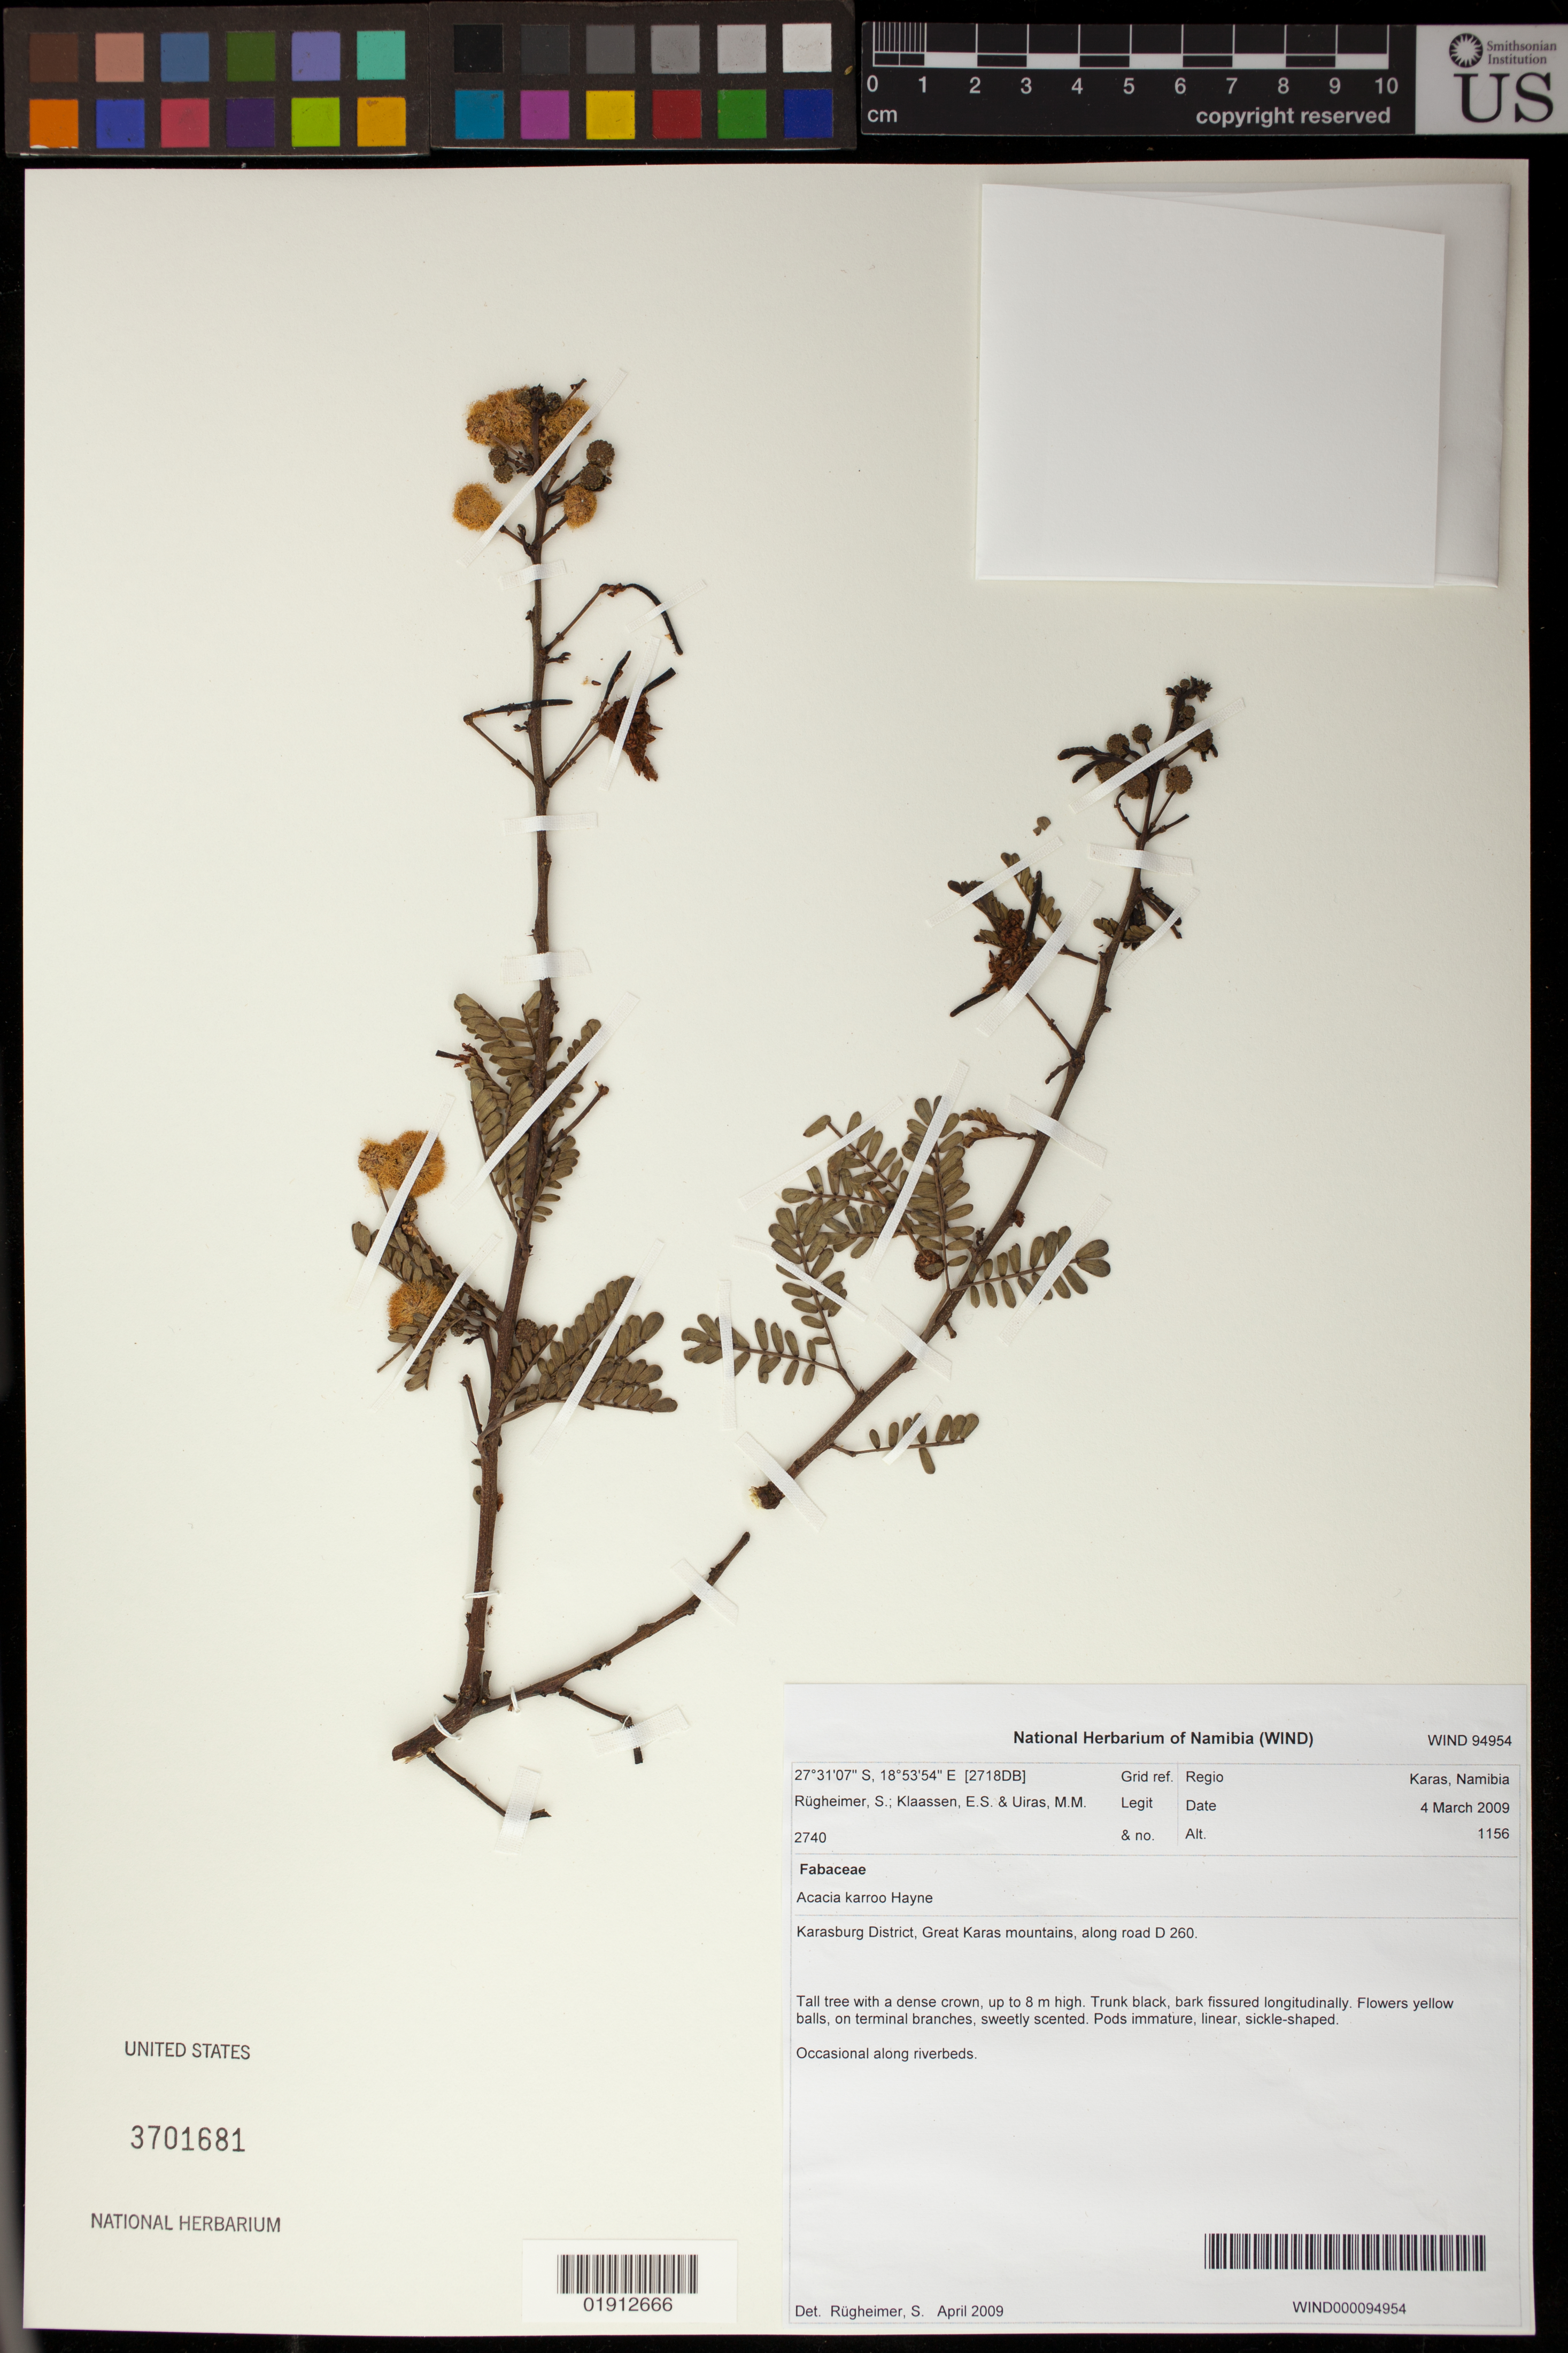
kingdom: Plantae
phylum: Tracheophyta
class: Magnoliopsida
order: Fabales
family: Fabaceae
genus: Vachellia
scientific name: Vachellia karroo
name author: (Hayne) Banfi & Galasso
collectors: S. Rugheimer, E. S. Klaassen & M. Uiras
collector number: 2740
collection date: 2009-03-04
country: Namibia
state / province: Karas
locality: Karasburg District, Great Karas mountains, along road D 260.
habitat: Along riverbeds.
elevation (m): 1156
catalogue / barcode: US 3701681